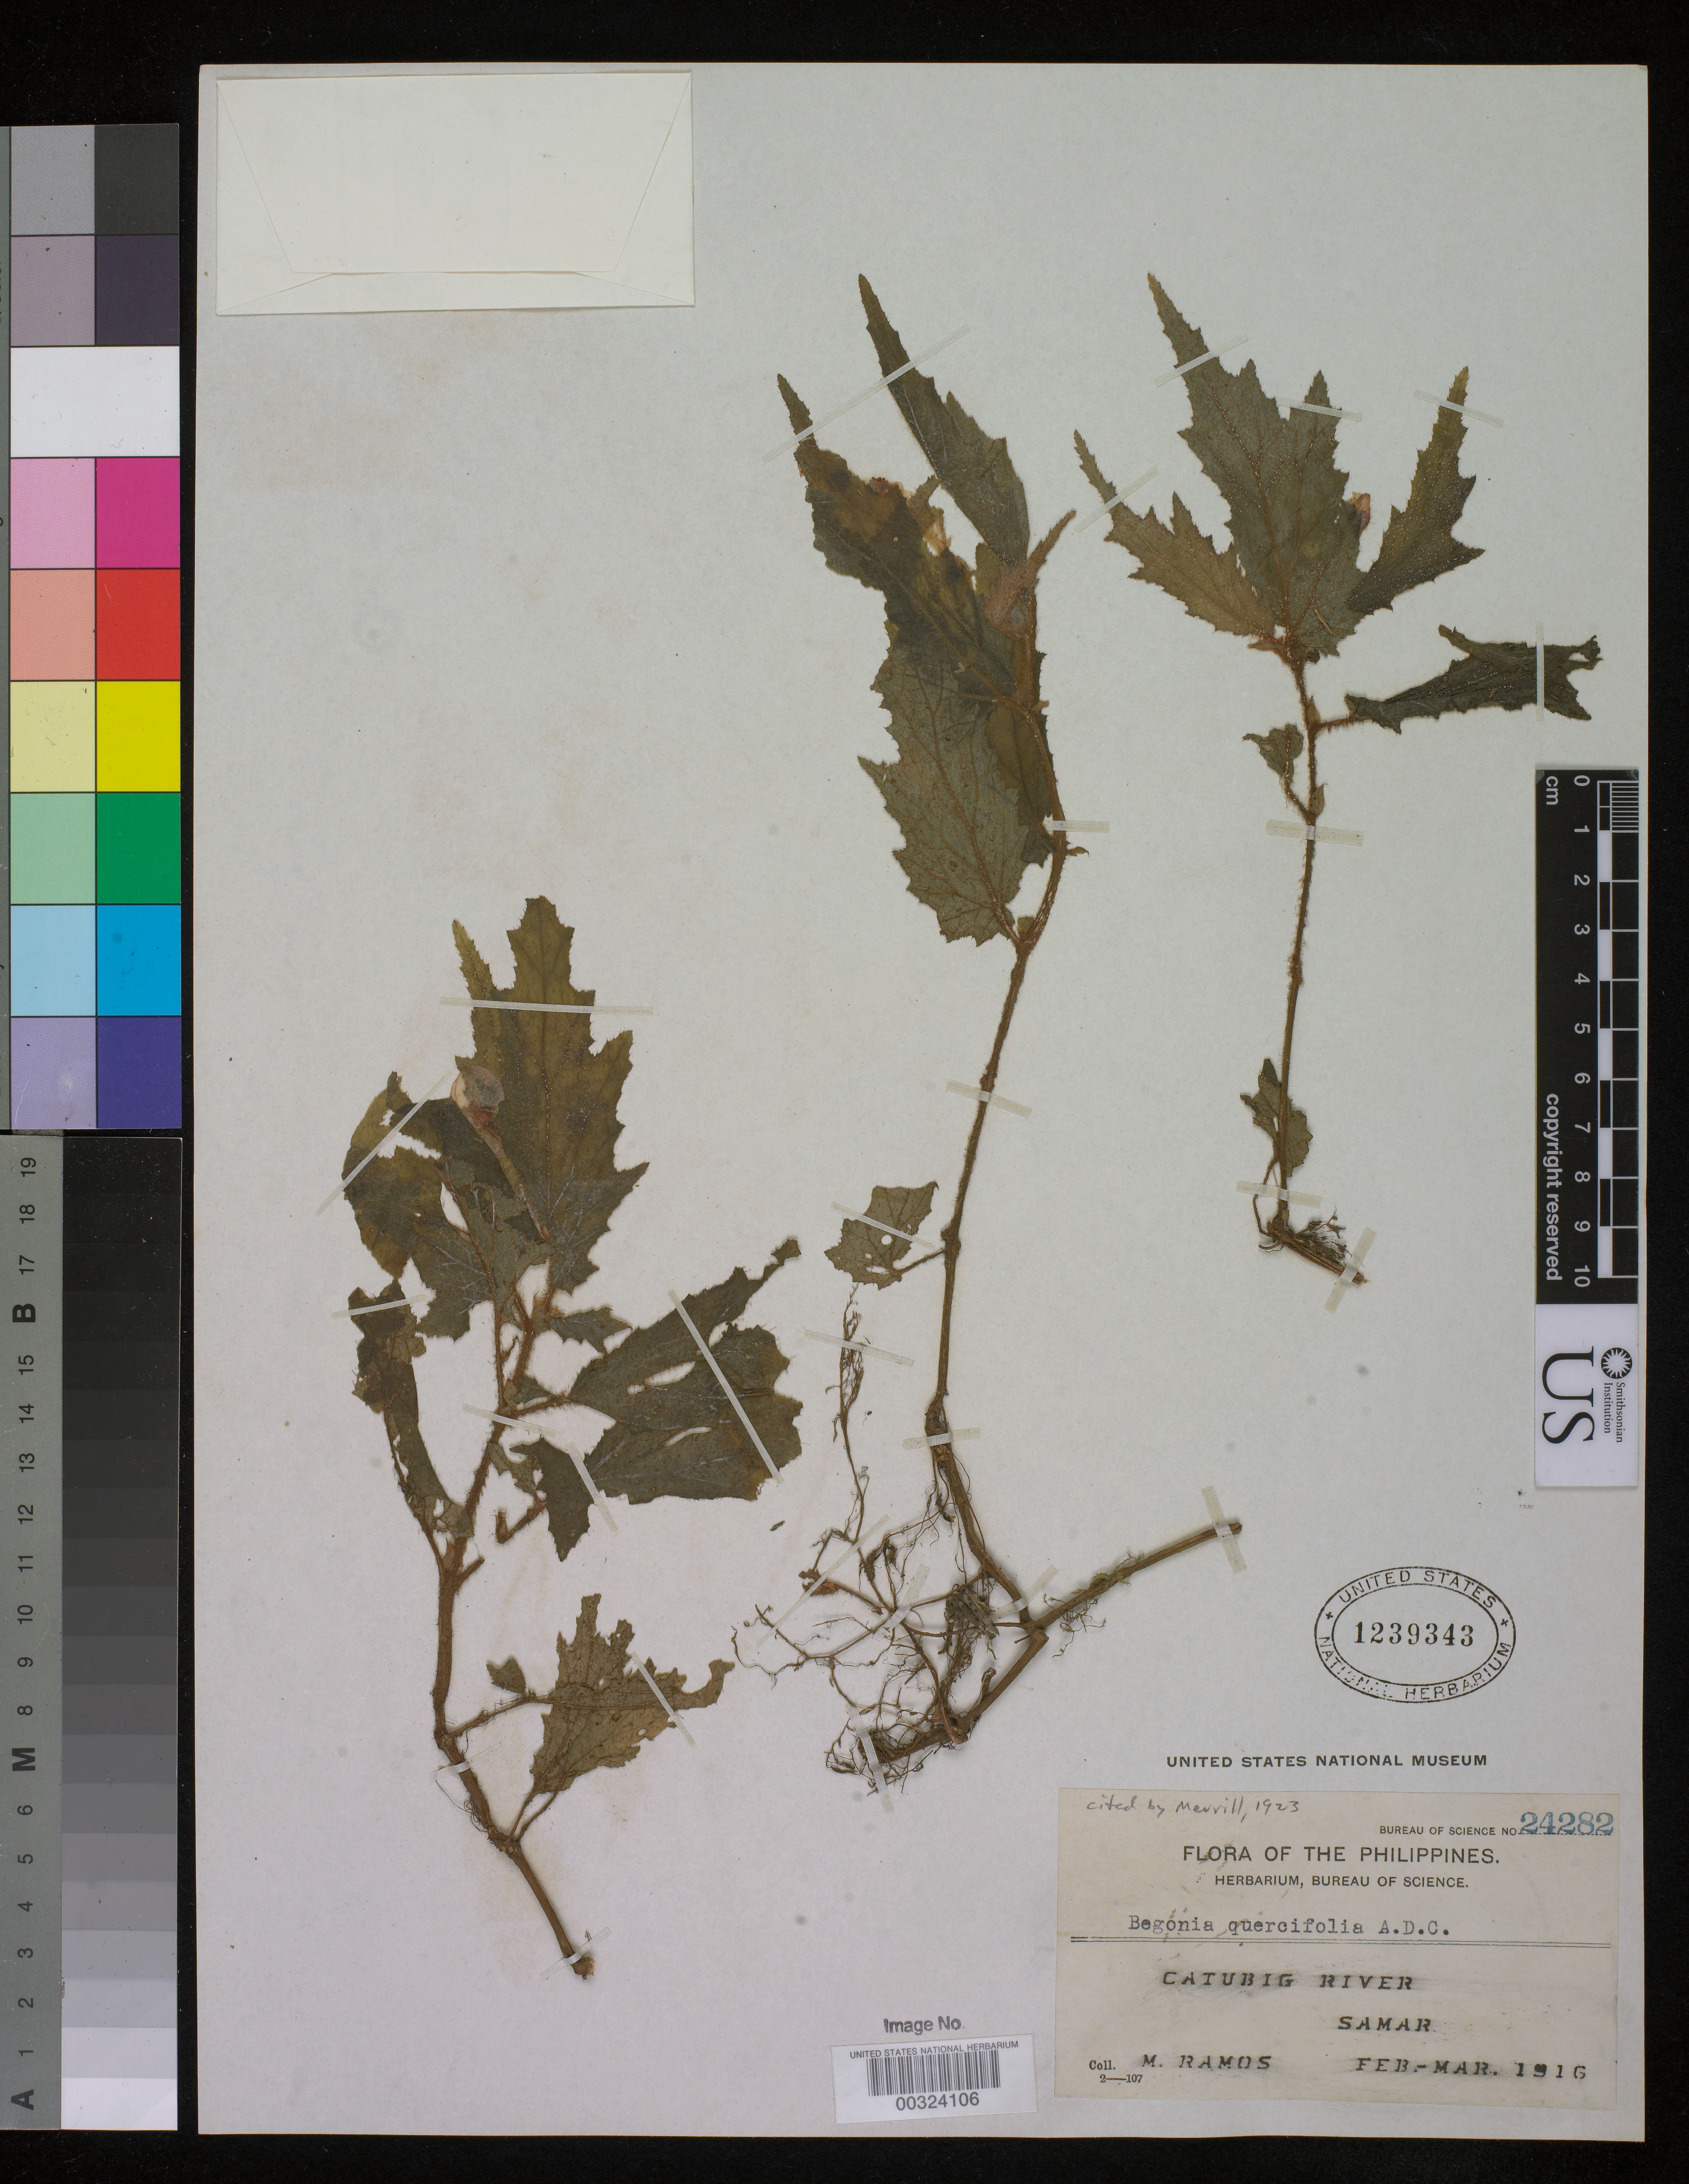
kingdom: Plantae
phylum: Tracheophyta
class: Magnoliopsida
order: Cucurbitales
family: Begoniaceae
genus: Begonia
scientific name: Begonia quercifolia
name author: A. DC.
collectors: M. Ramos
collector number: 24282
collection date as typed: Feb 1916 to -- Mar 1916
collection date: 1916-02/1916-03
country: Philippines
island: Samar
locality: Catubig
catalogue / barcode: US 1239343